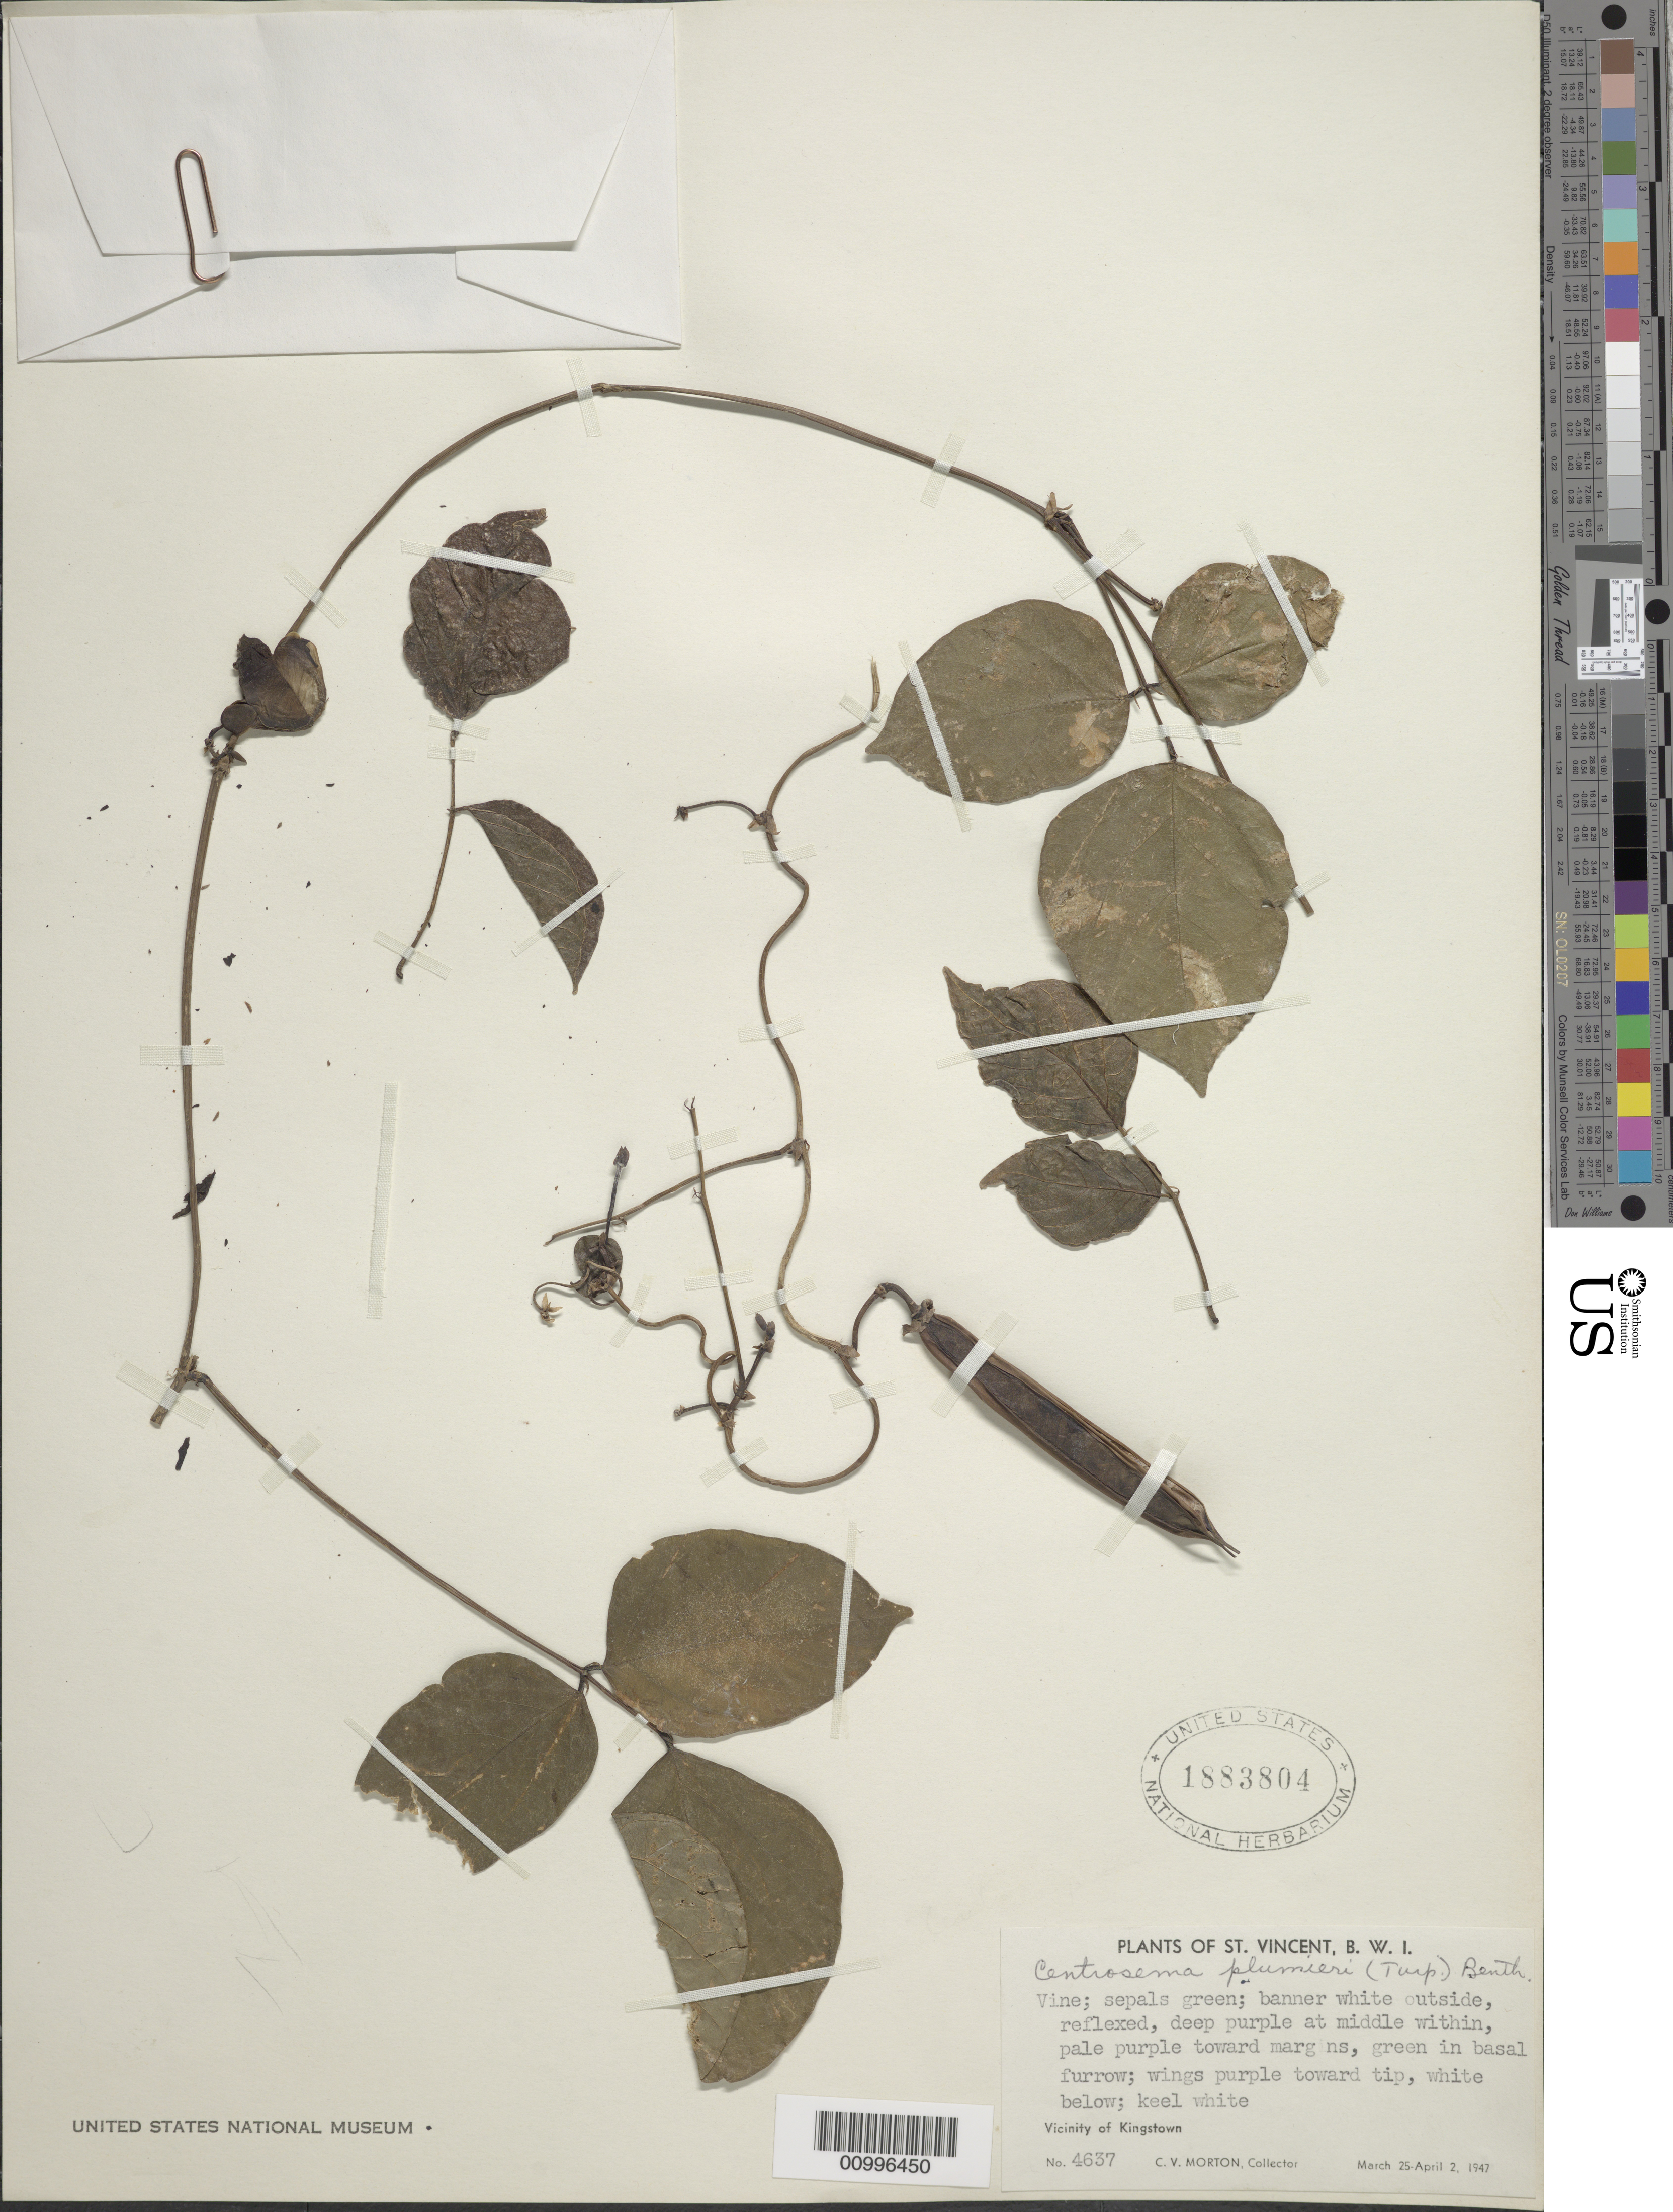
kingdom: Plantae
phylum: Tracheophyta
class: Magnoliopsida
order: Fabales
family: Fabaceae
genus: Centrosema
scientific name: Centrosema plumieri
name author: (Turpin ex Pers.) Benth.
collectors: C. V. Morton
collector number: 4637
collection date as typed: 25 Mar 1947 to 02 Apr 1947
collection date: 1947-03-25/1947-04-02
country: St. Vincent - Grenadines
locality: Vicinity of Kingstown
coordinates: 0 N, 0 E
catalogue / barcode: US 1883804